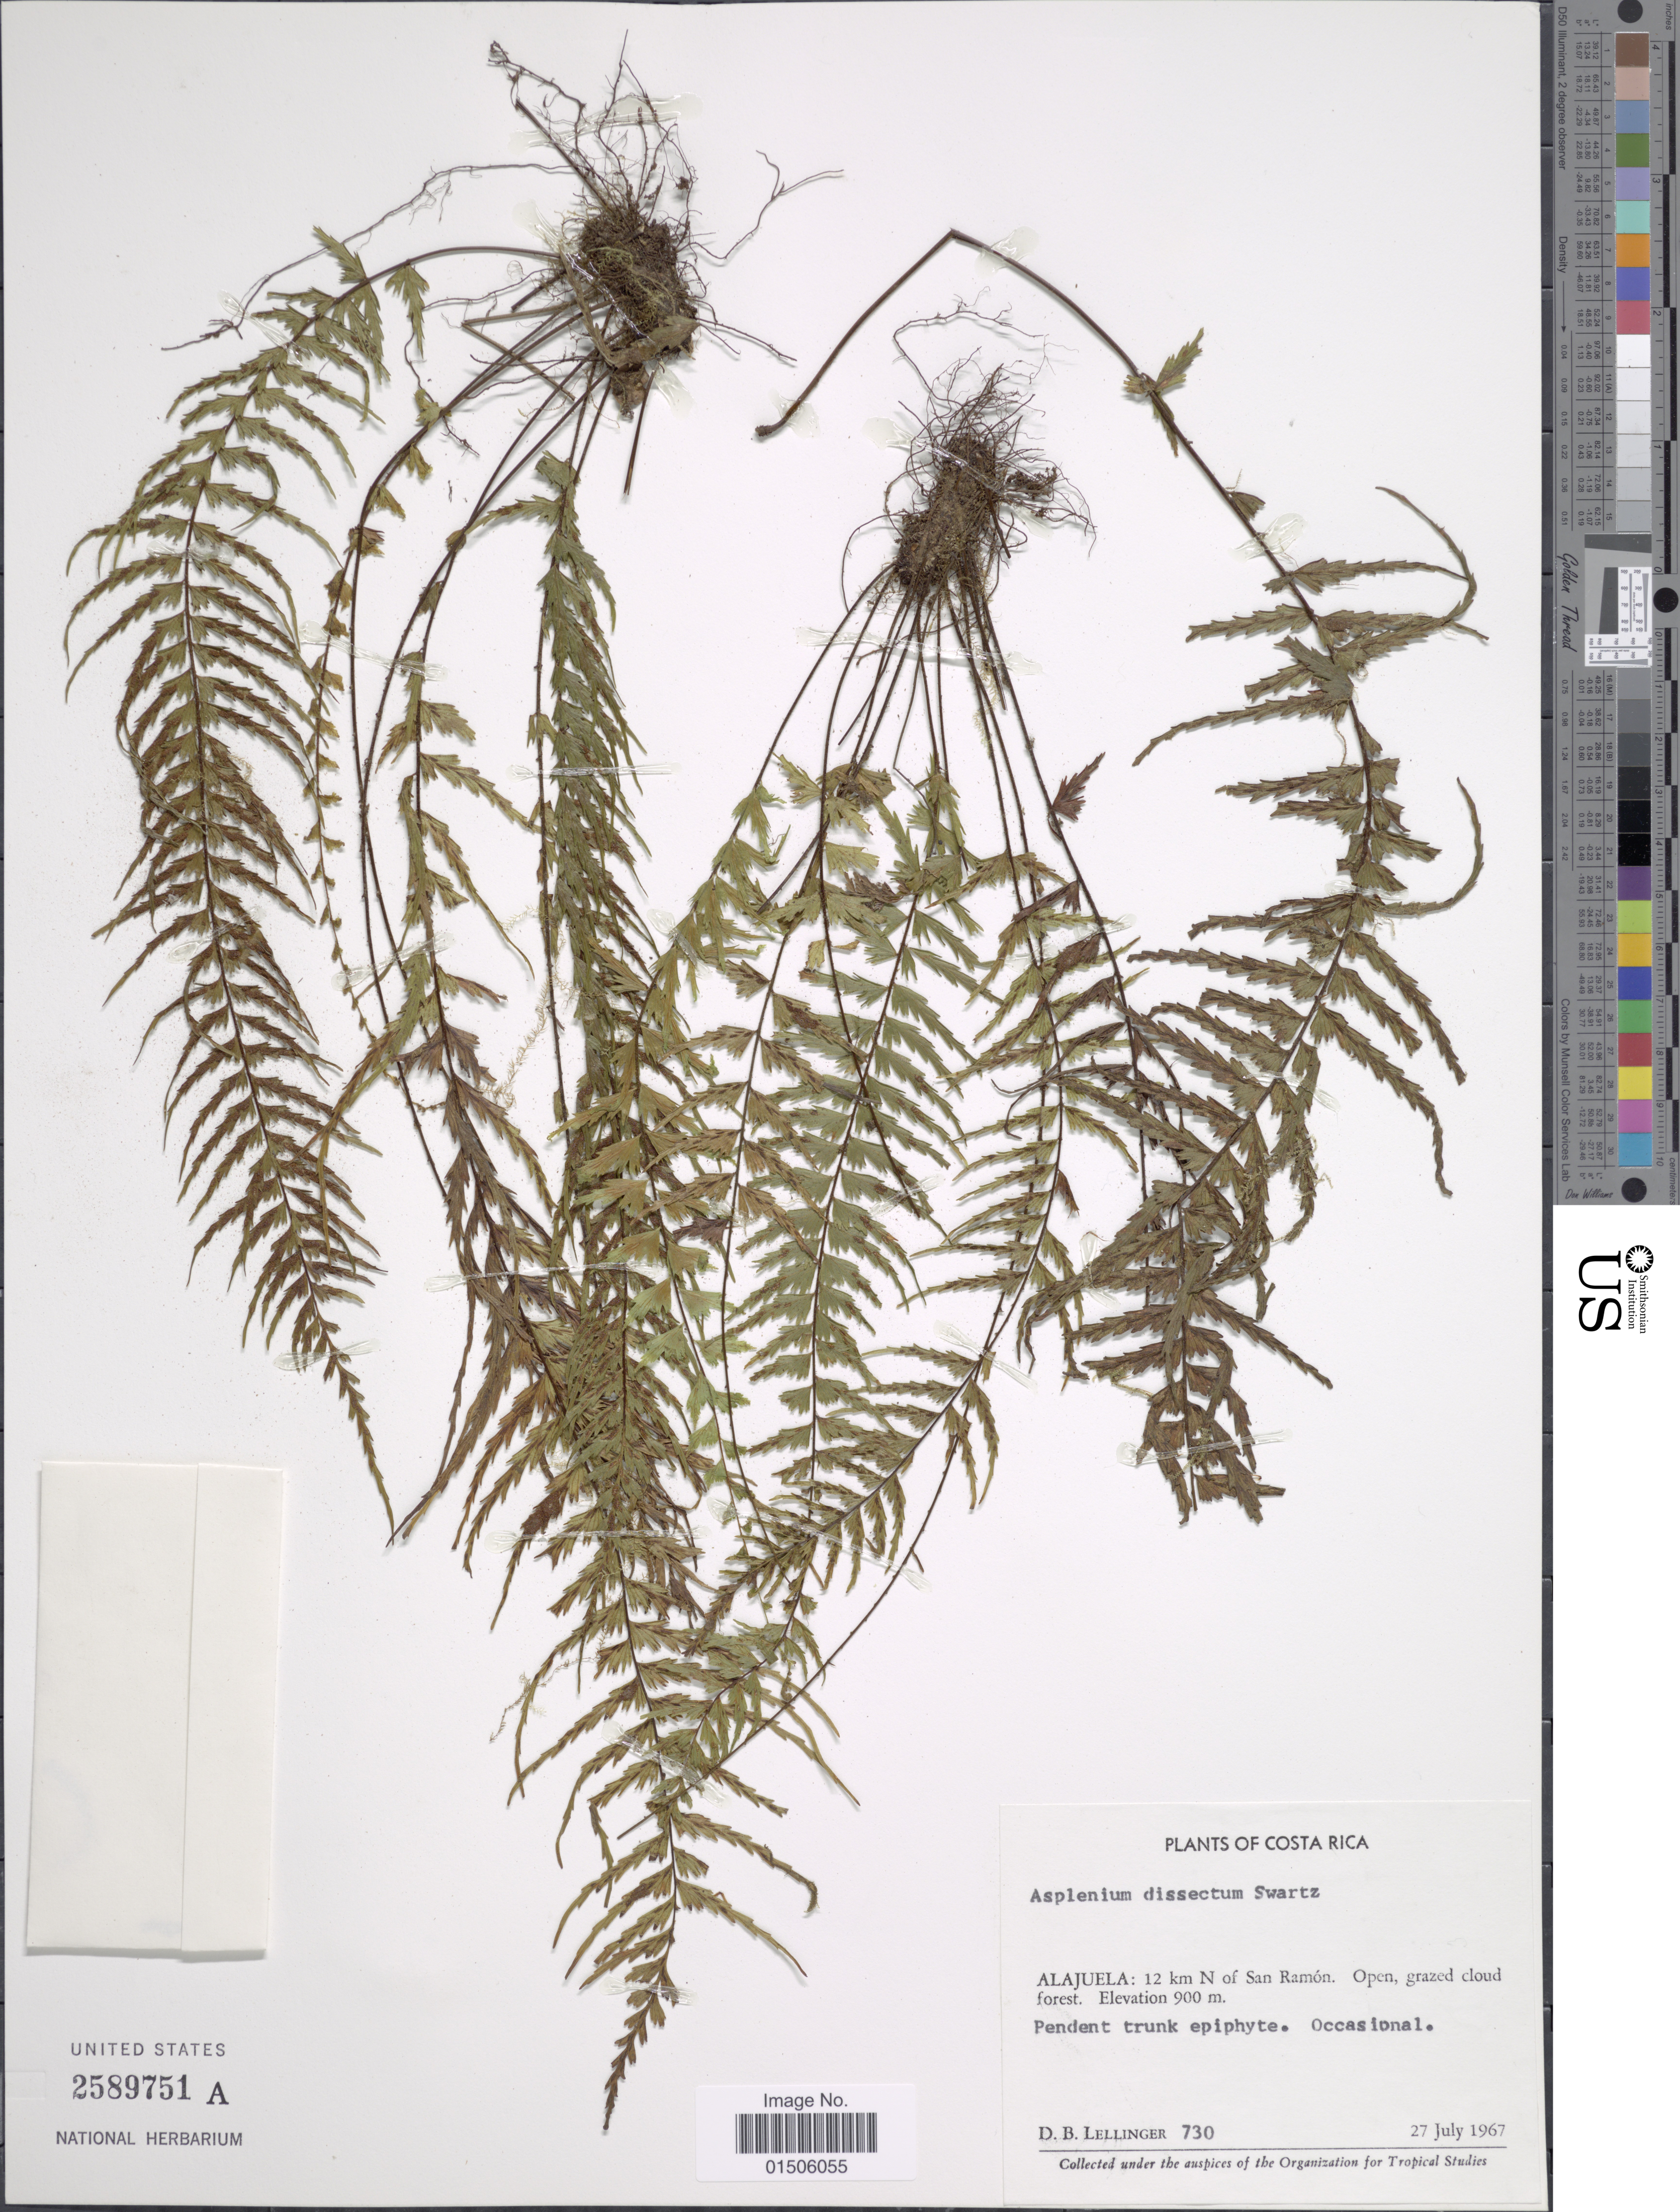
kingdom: Plantae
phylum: Tracheophyta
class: Polypodiopsida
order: Polypodiales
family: Aspleniaceae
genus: Asplenium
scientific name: Asplenium dissectum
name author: Sw.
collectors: D. B. Lellinger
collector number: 730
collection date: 1967-07-27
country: Costa Rica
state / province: Alajuela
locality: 12 km N of San Ramon.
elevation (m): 900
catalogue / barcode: US 2589751A